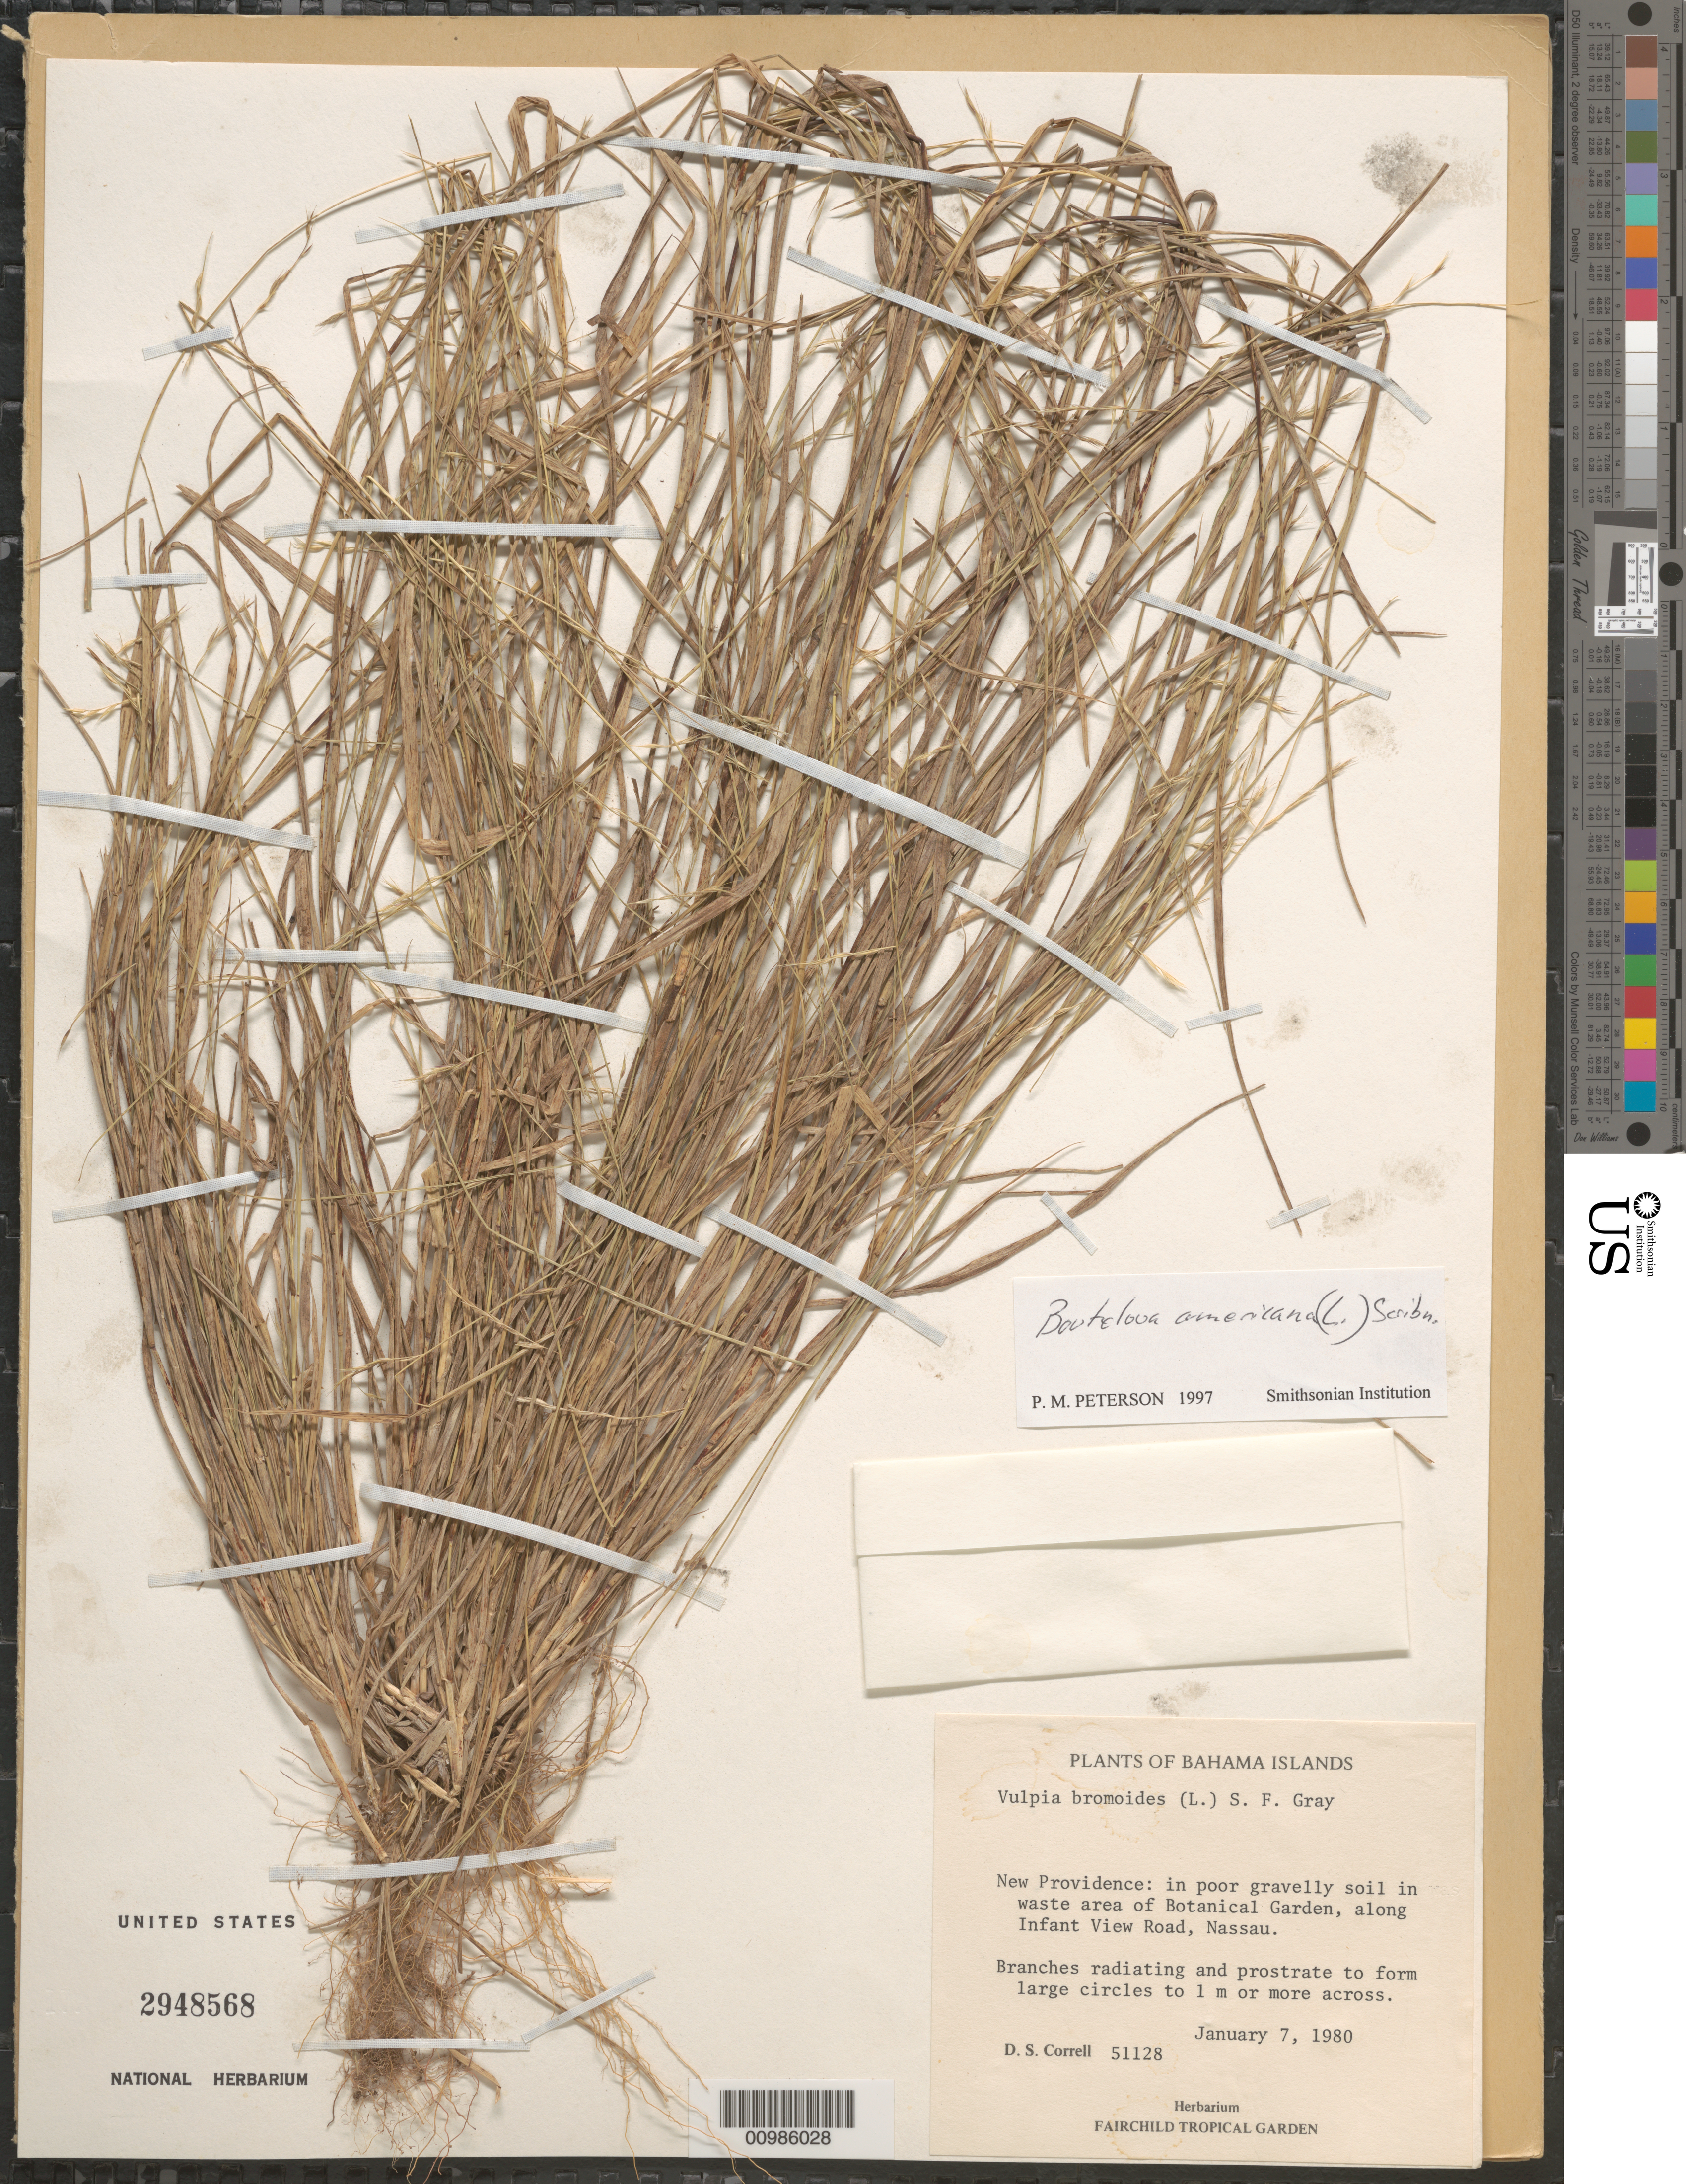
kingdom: Plantae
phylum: Tracheophyta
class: Liliopsida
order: Poales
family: Poaceae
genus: Bothriochloa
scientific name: Bothriochloa saccharoides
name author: (Sw.) Rydb.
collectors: D. S. Correll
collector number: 51128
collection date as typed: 07 Jan 1980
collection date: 1980-01-07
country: Bahamas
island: New Providence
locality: Nassau, Infant View Road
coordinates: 0 N, 0 E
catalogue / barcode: US 2948568